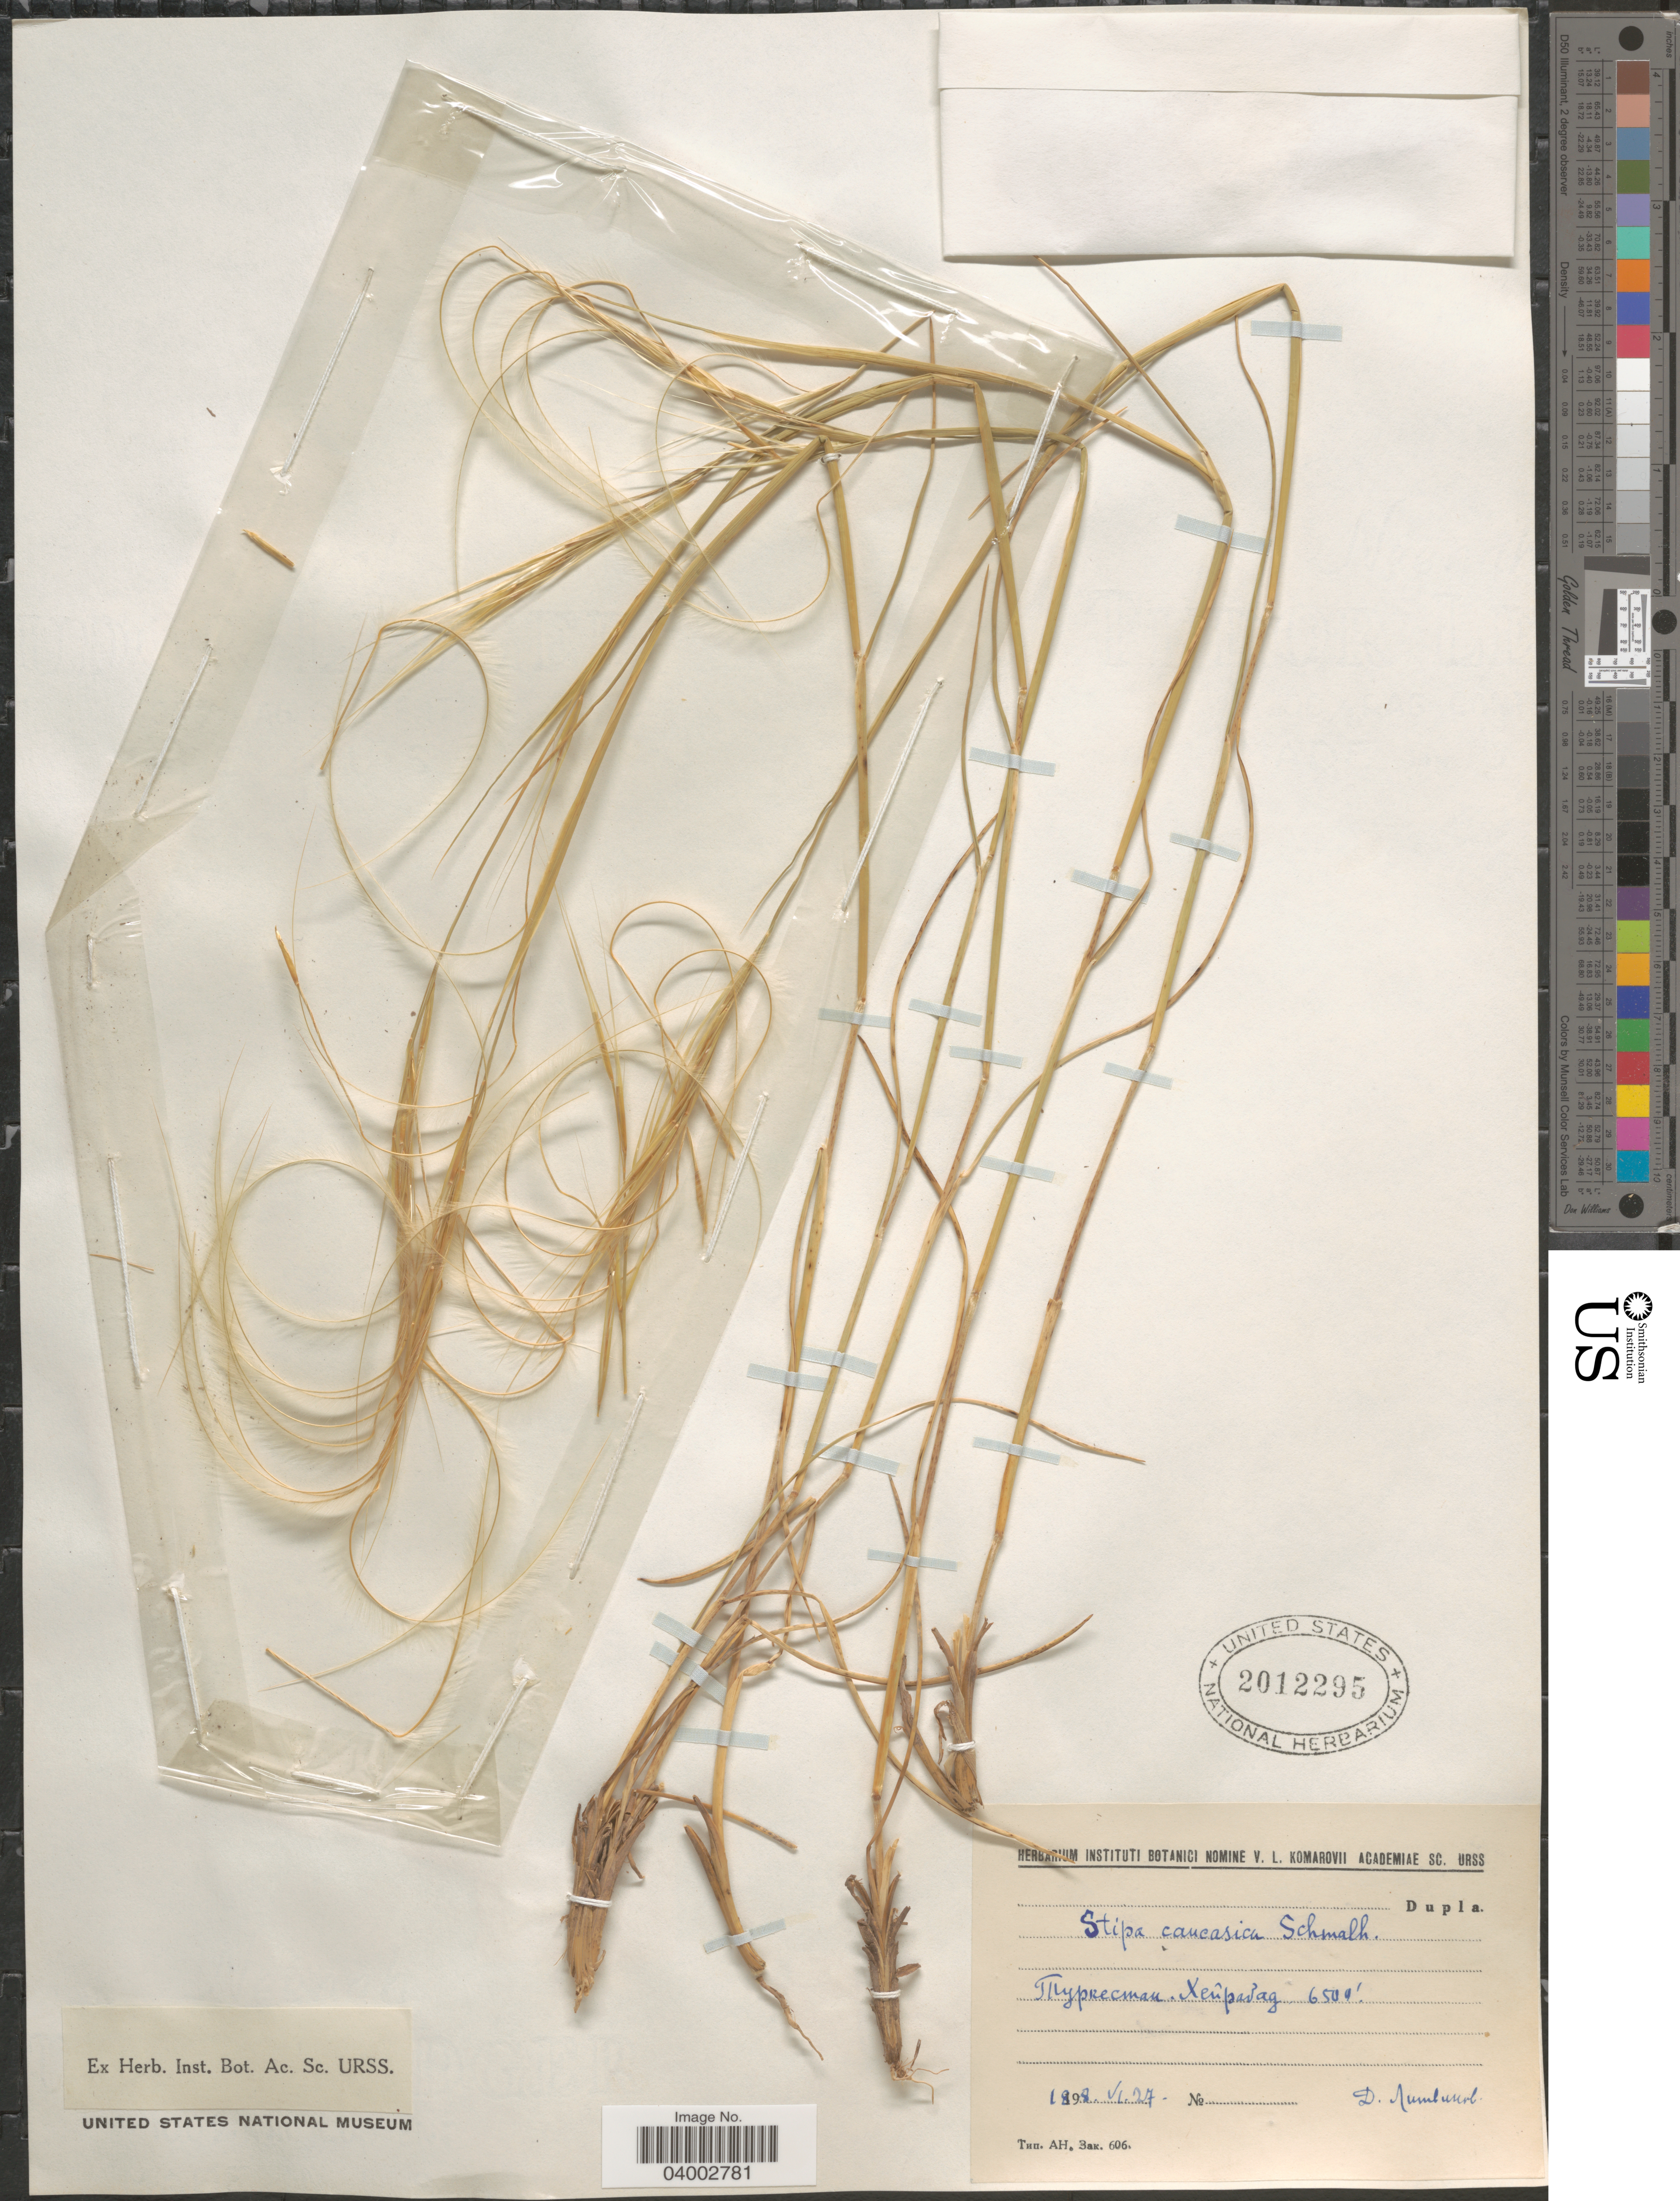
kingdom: Plantae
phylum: Tracheophyta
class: Liliopsida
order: Poales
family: Poaceae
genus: Stipa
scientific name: Stipa caucasica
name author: Schmalh.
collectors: D. Litvinov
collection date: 1898-06-27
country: Uzbekistan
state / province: Surxondaryo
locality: Xayrabod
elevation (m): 1981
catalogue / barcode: US 2012295